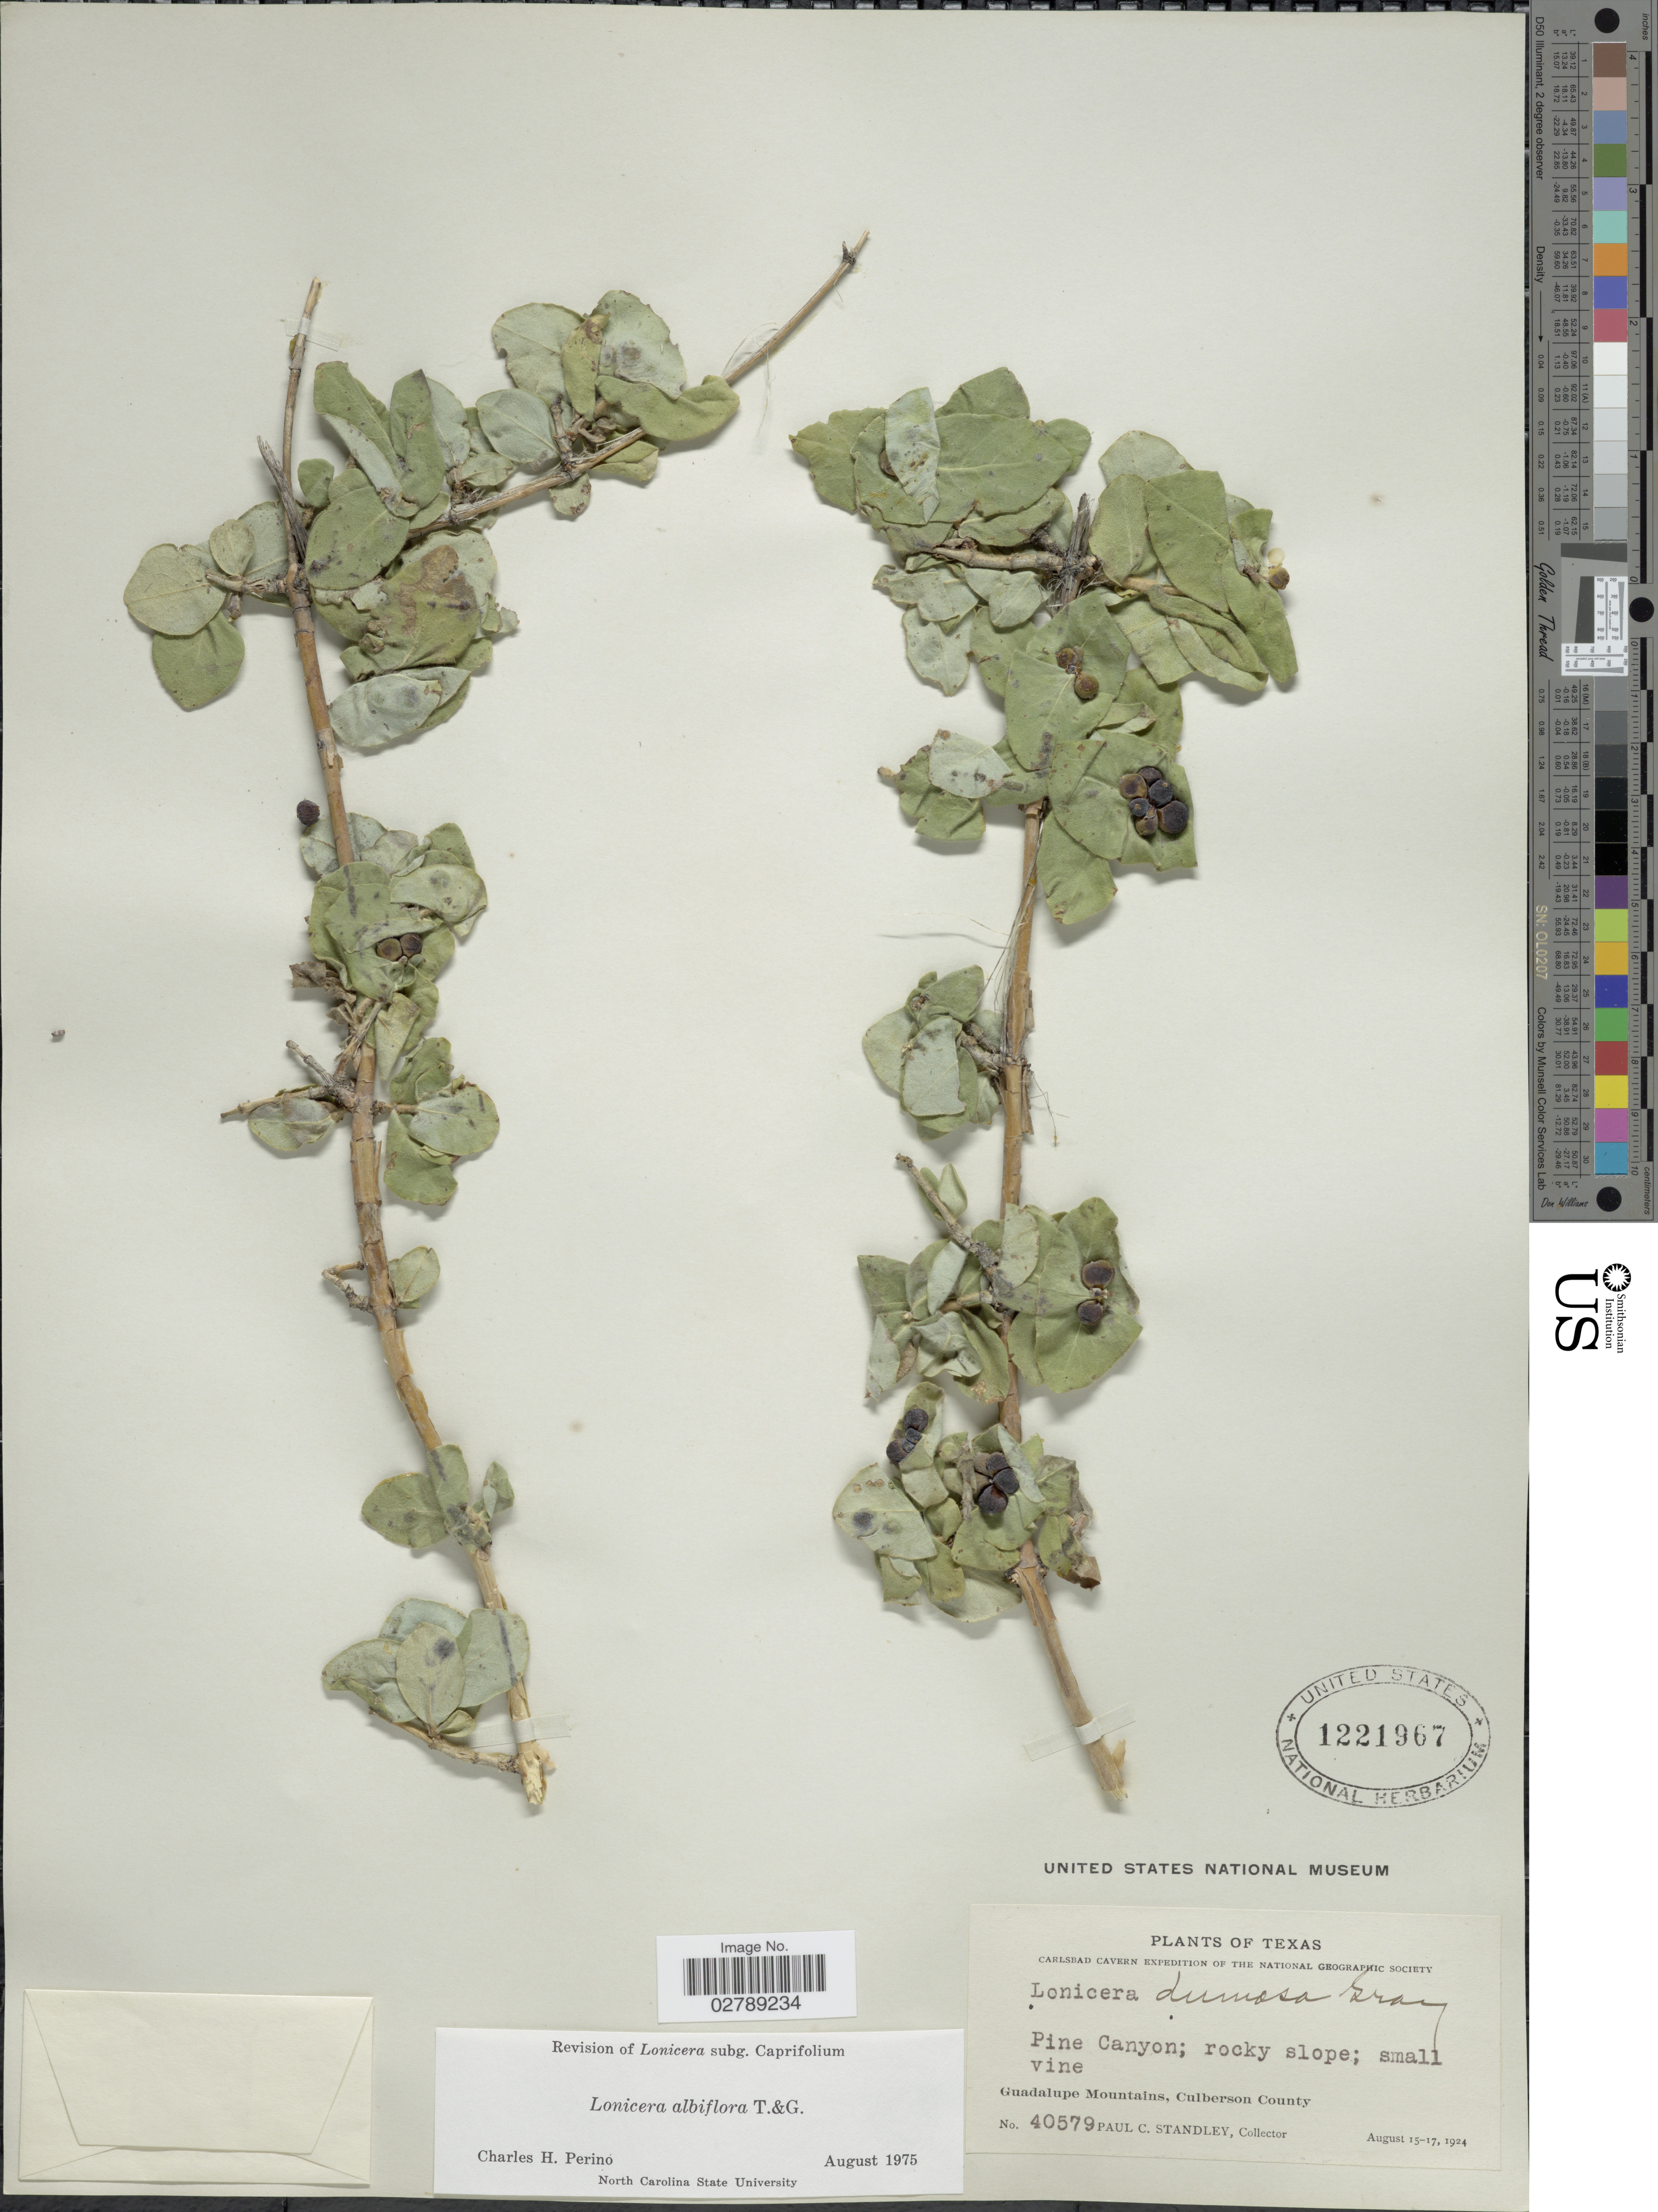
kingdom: Plantae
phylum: Tracheophyta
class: Magnoliopsida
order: Dipsacales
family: Caprifoliaceae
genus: Lonicera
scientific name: Lonicera dumosa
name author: A. Gray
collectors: P. C. Standley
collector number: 40579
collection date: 1924-08-15/1924-08-17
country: United States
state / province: Texas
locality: Pine Canyon. Guadalupe Mountains, Culberson County.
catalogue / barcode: US 1221967